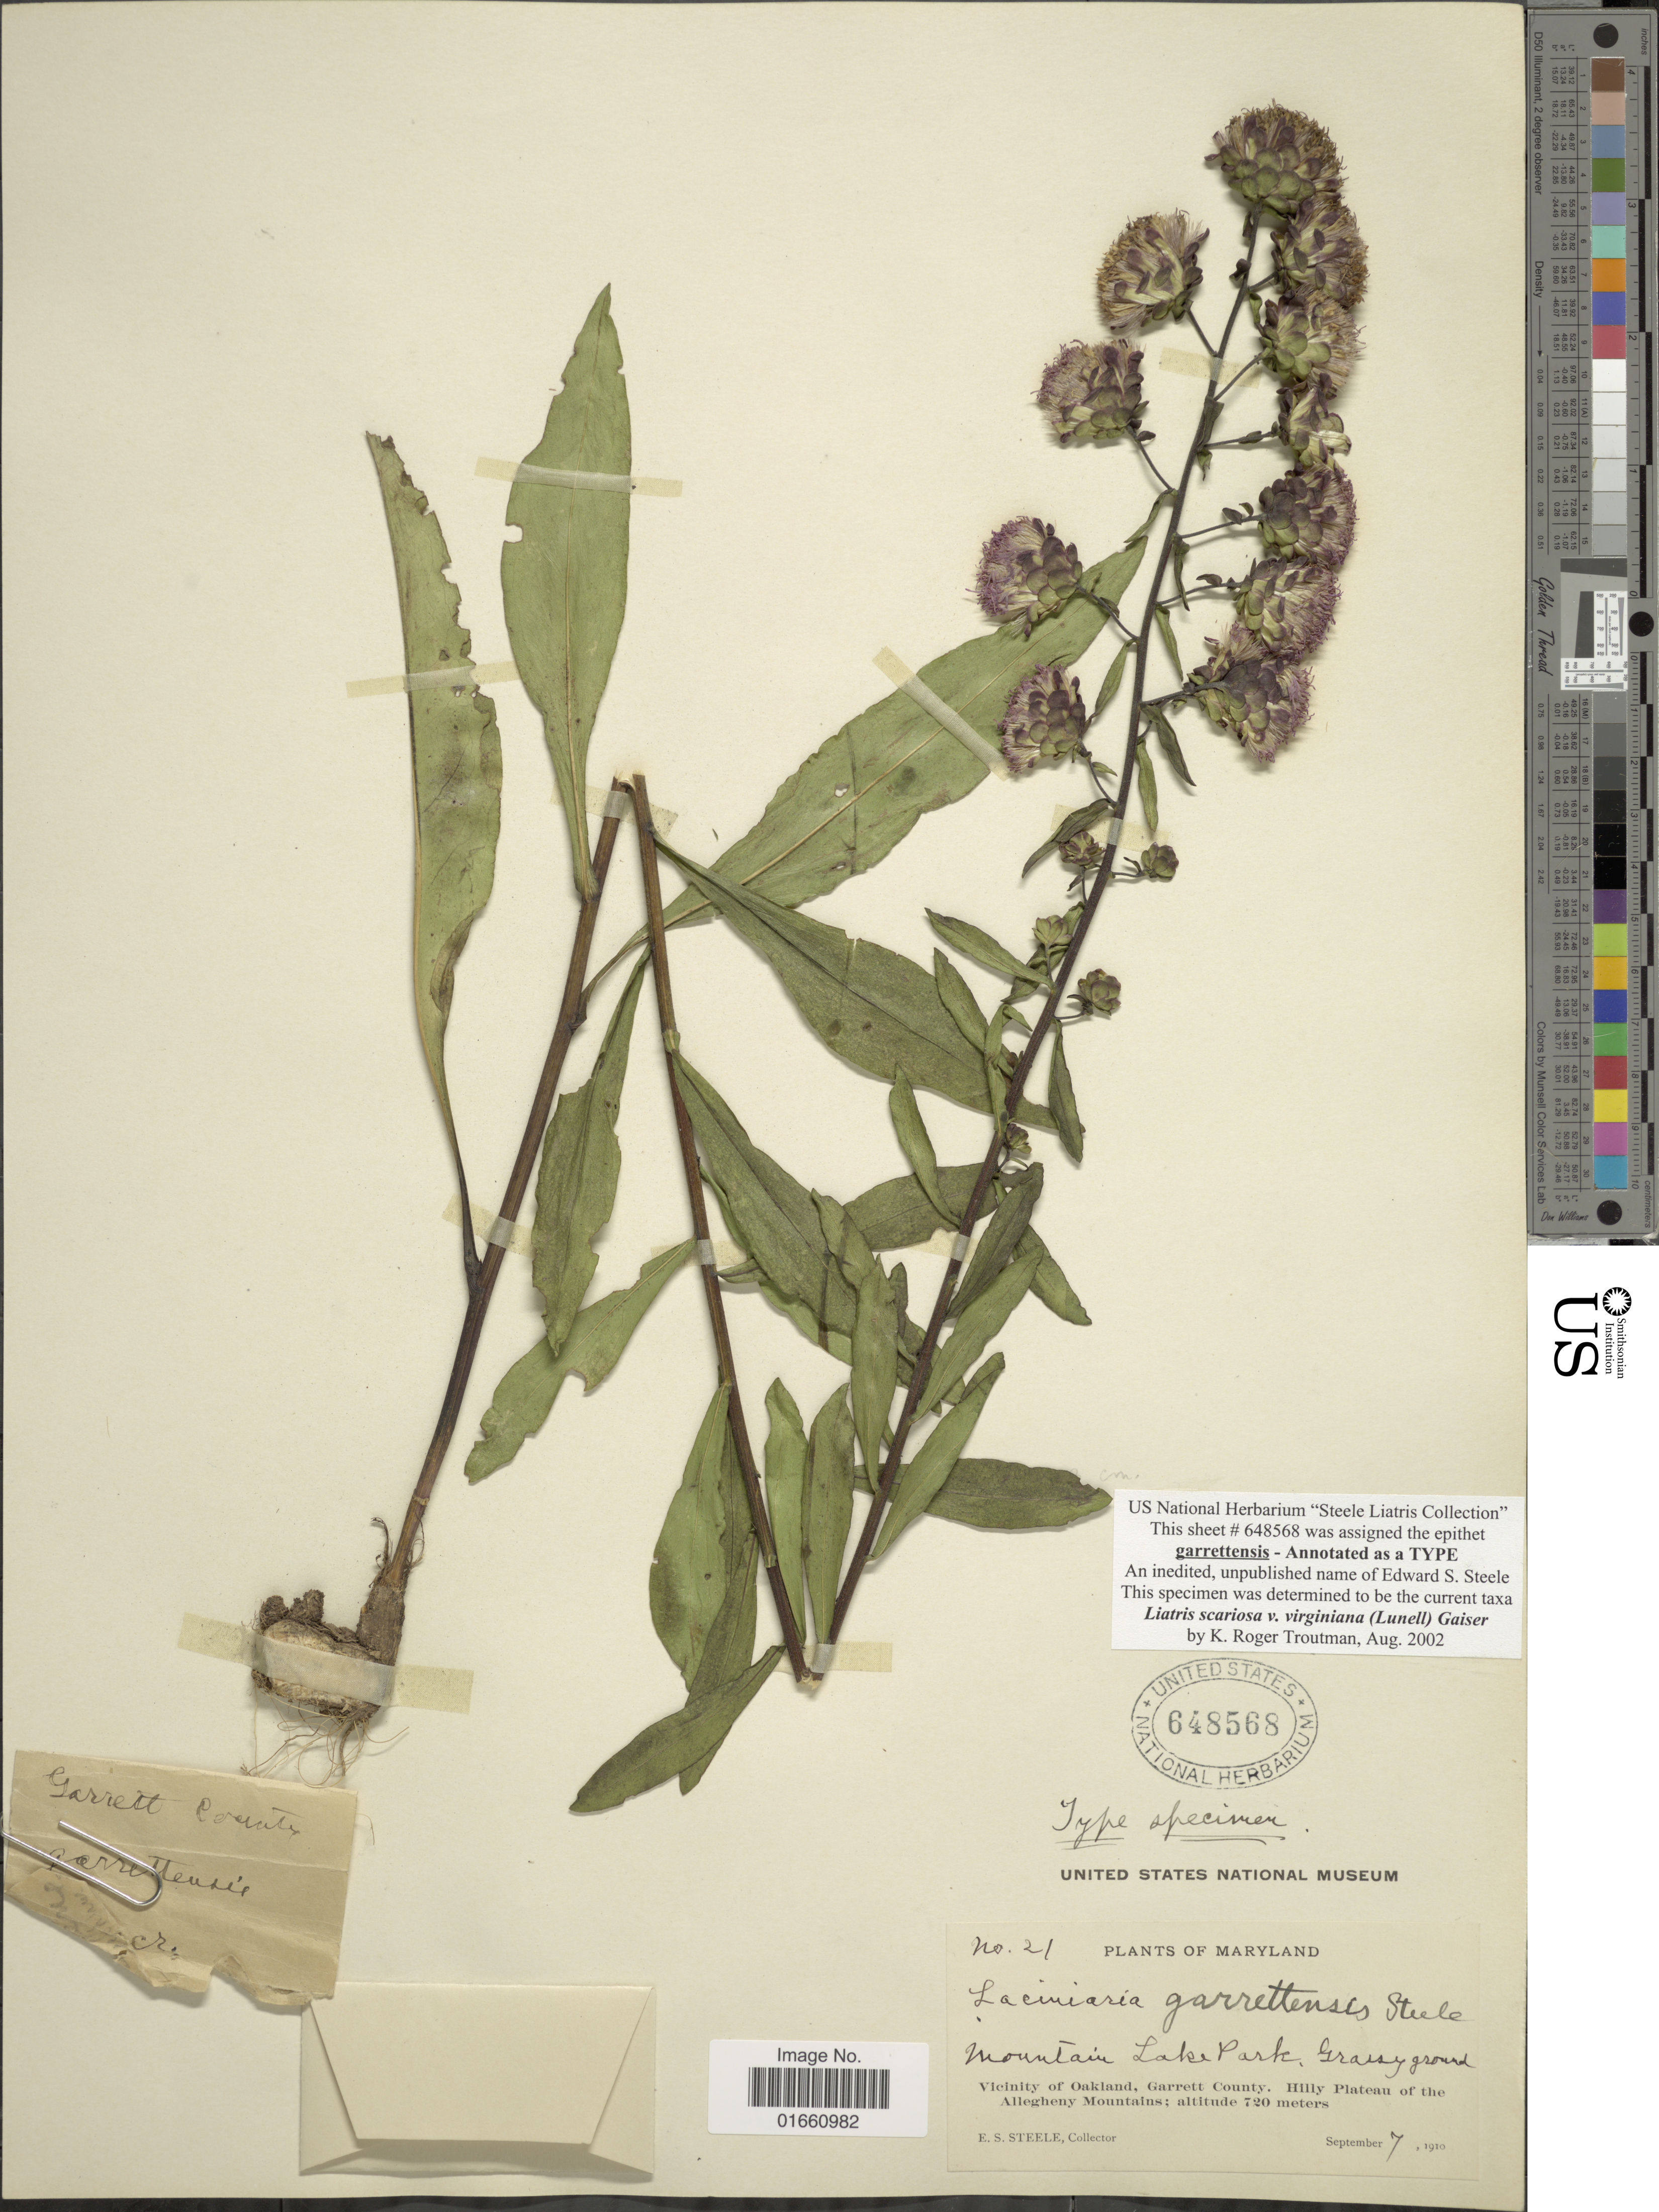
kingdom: Plantae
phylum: Tracheophyta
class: Magnoliopsida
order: Asterales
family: Asteraceae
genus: Liatris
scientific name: Liatris scariosa var. virginiana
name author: (Lunell) Gaiser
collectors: E. Steele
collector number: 21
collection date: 1910-09-07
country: United States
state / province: Maryland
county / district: Garrett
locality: Mountain Lake Park, Grassy ground, Vicinity of Oakland, Garrett County, Hilly Plateau of the Allegheny Mountains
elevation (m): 720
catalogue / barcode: US 648568